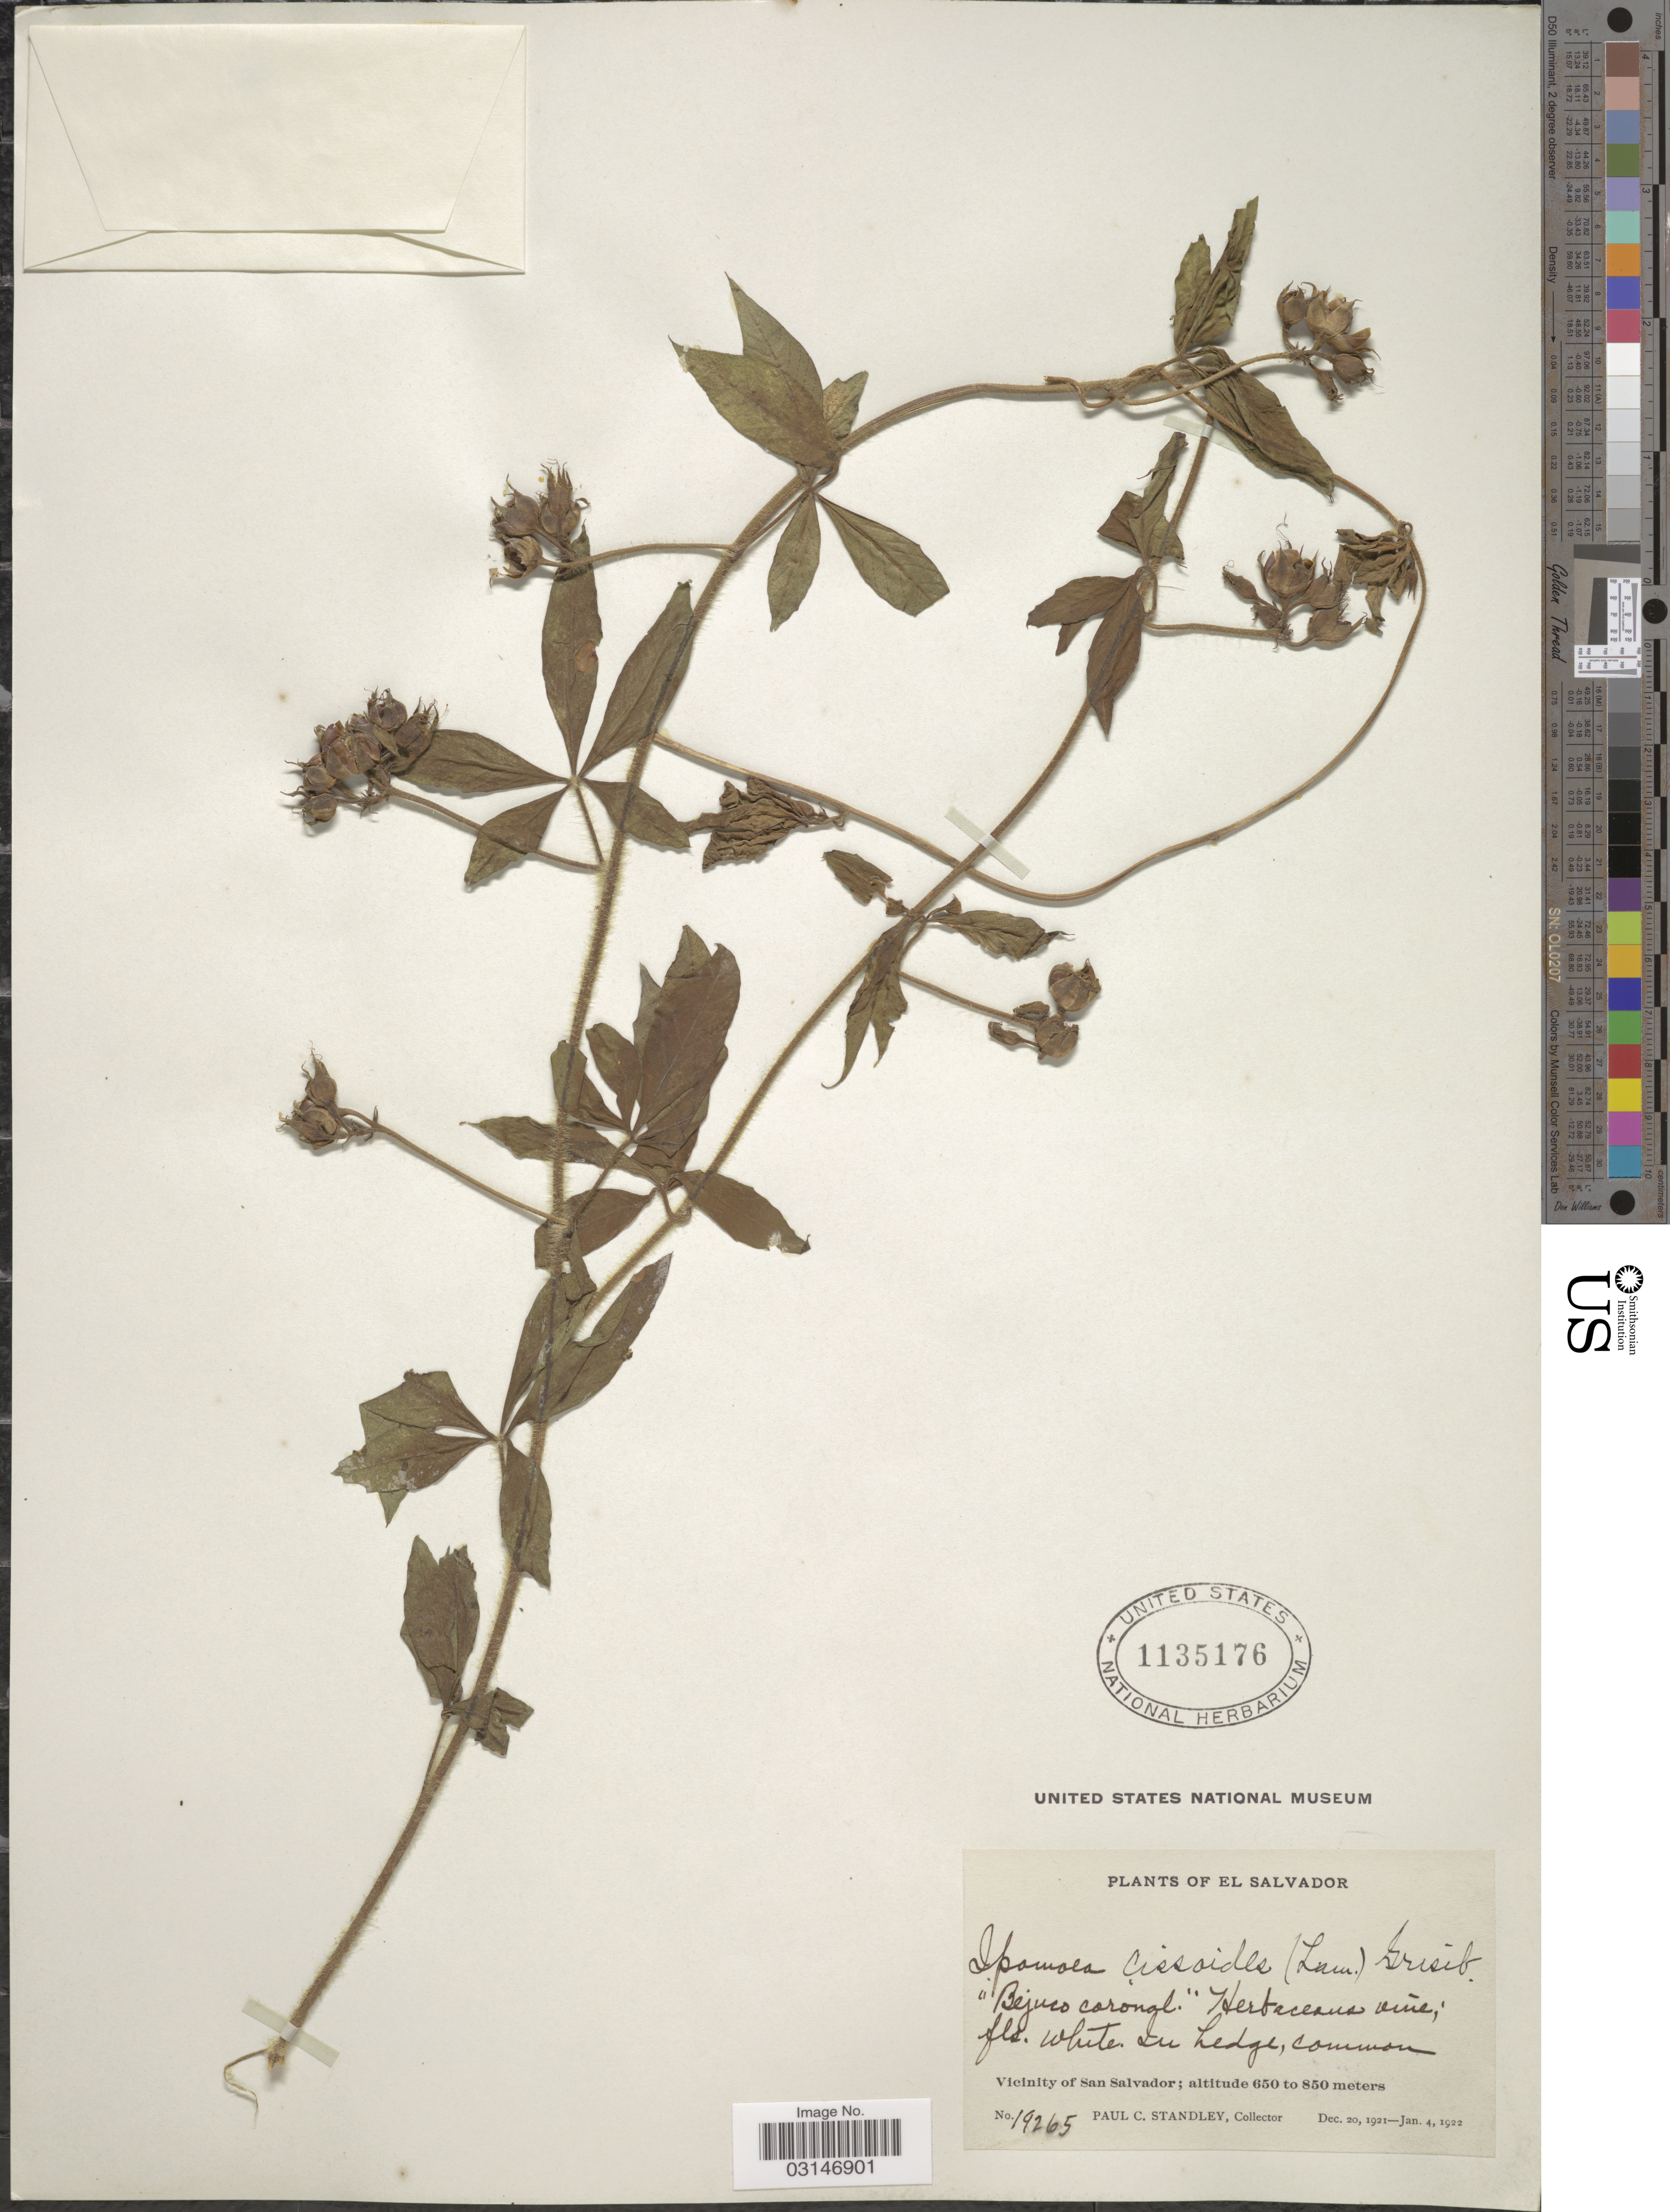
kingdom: Plantae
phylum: Tracheophyta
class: Magnoliopsida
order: Solanales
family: Convolvulaceae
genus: Distimake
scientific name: Distimake cissoides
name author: (Lam.) A. R. Simões & Staples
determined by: Strong, Mark T., (BOT), Smithsonian Institution - National Museum of Natural History (UNITED STATES)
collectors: P. C. Standley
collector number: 19265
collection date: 1921-12-20/1922-01-04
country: El Salvador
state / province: San Salvador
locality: Vicinity of San Salvador.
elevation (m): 650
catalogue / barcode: US 1135176